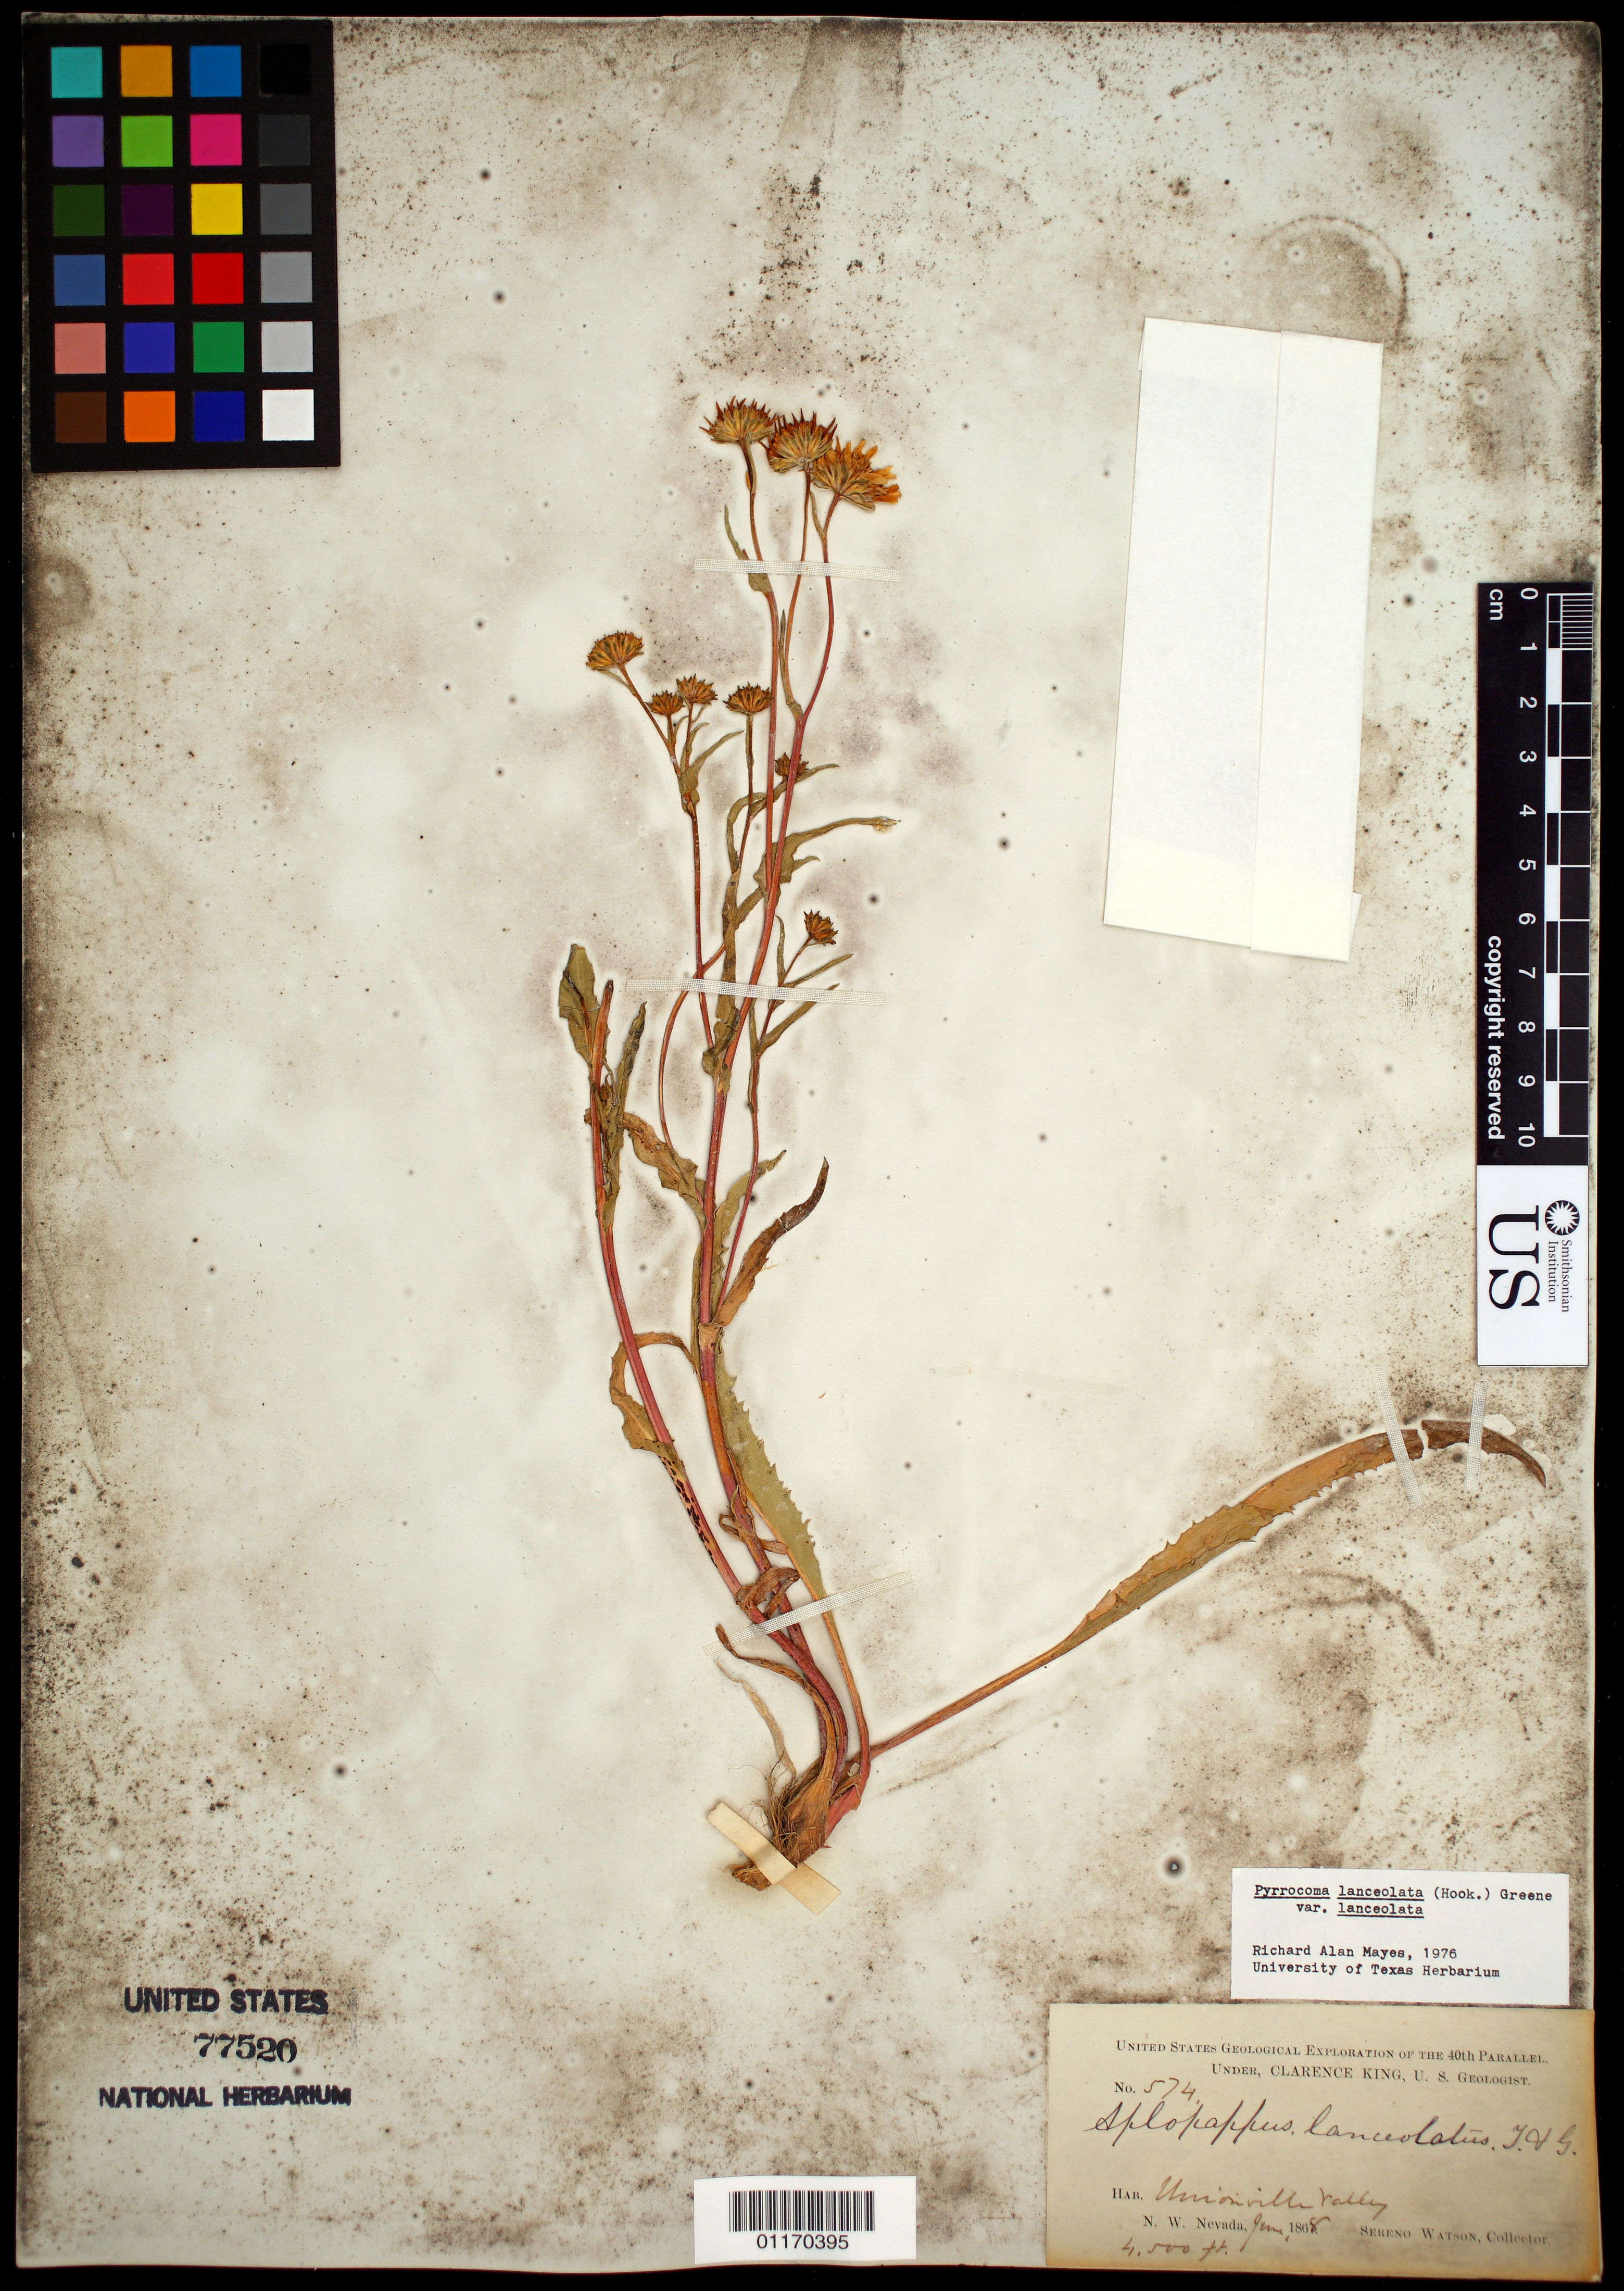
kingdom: Plantae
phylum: Tracheophyta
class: Magnoliopsida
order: Asterales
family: Asteraceae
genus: Pyrrocoma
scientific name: Pyrrocoma lanceolata var. lanceolata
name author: (Hook.) Greene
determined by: Mayes, R. A.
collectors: S. Watson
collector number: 574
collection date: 1868-06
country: United States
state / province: Nevada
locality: Unionville Valley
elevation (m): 1372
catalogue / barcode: US 77520